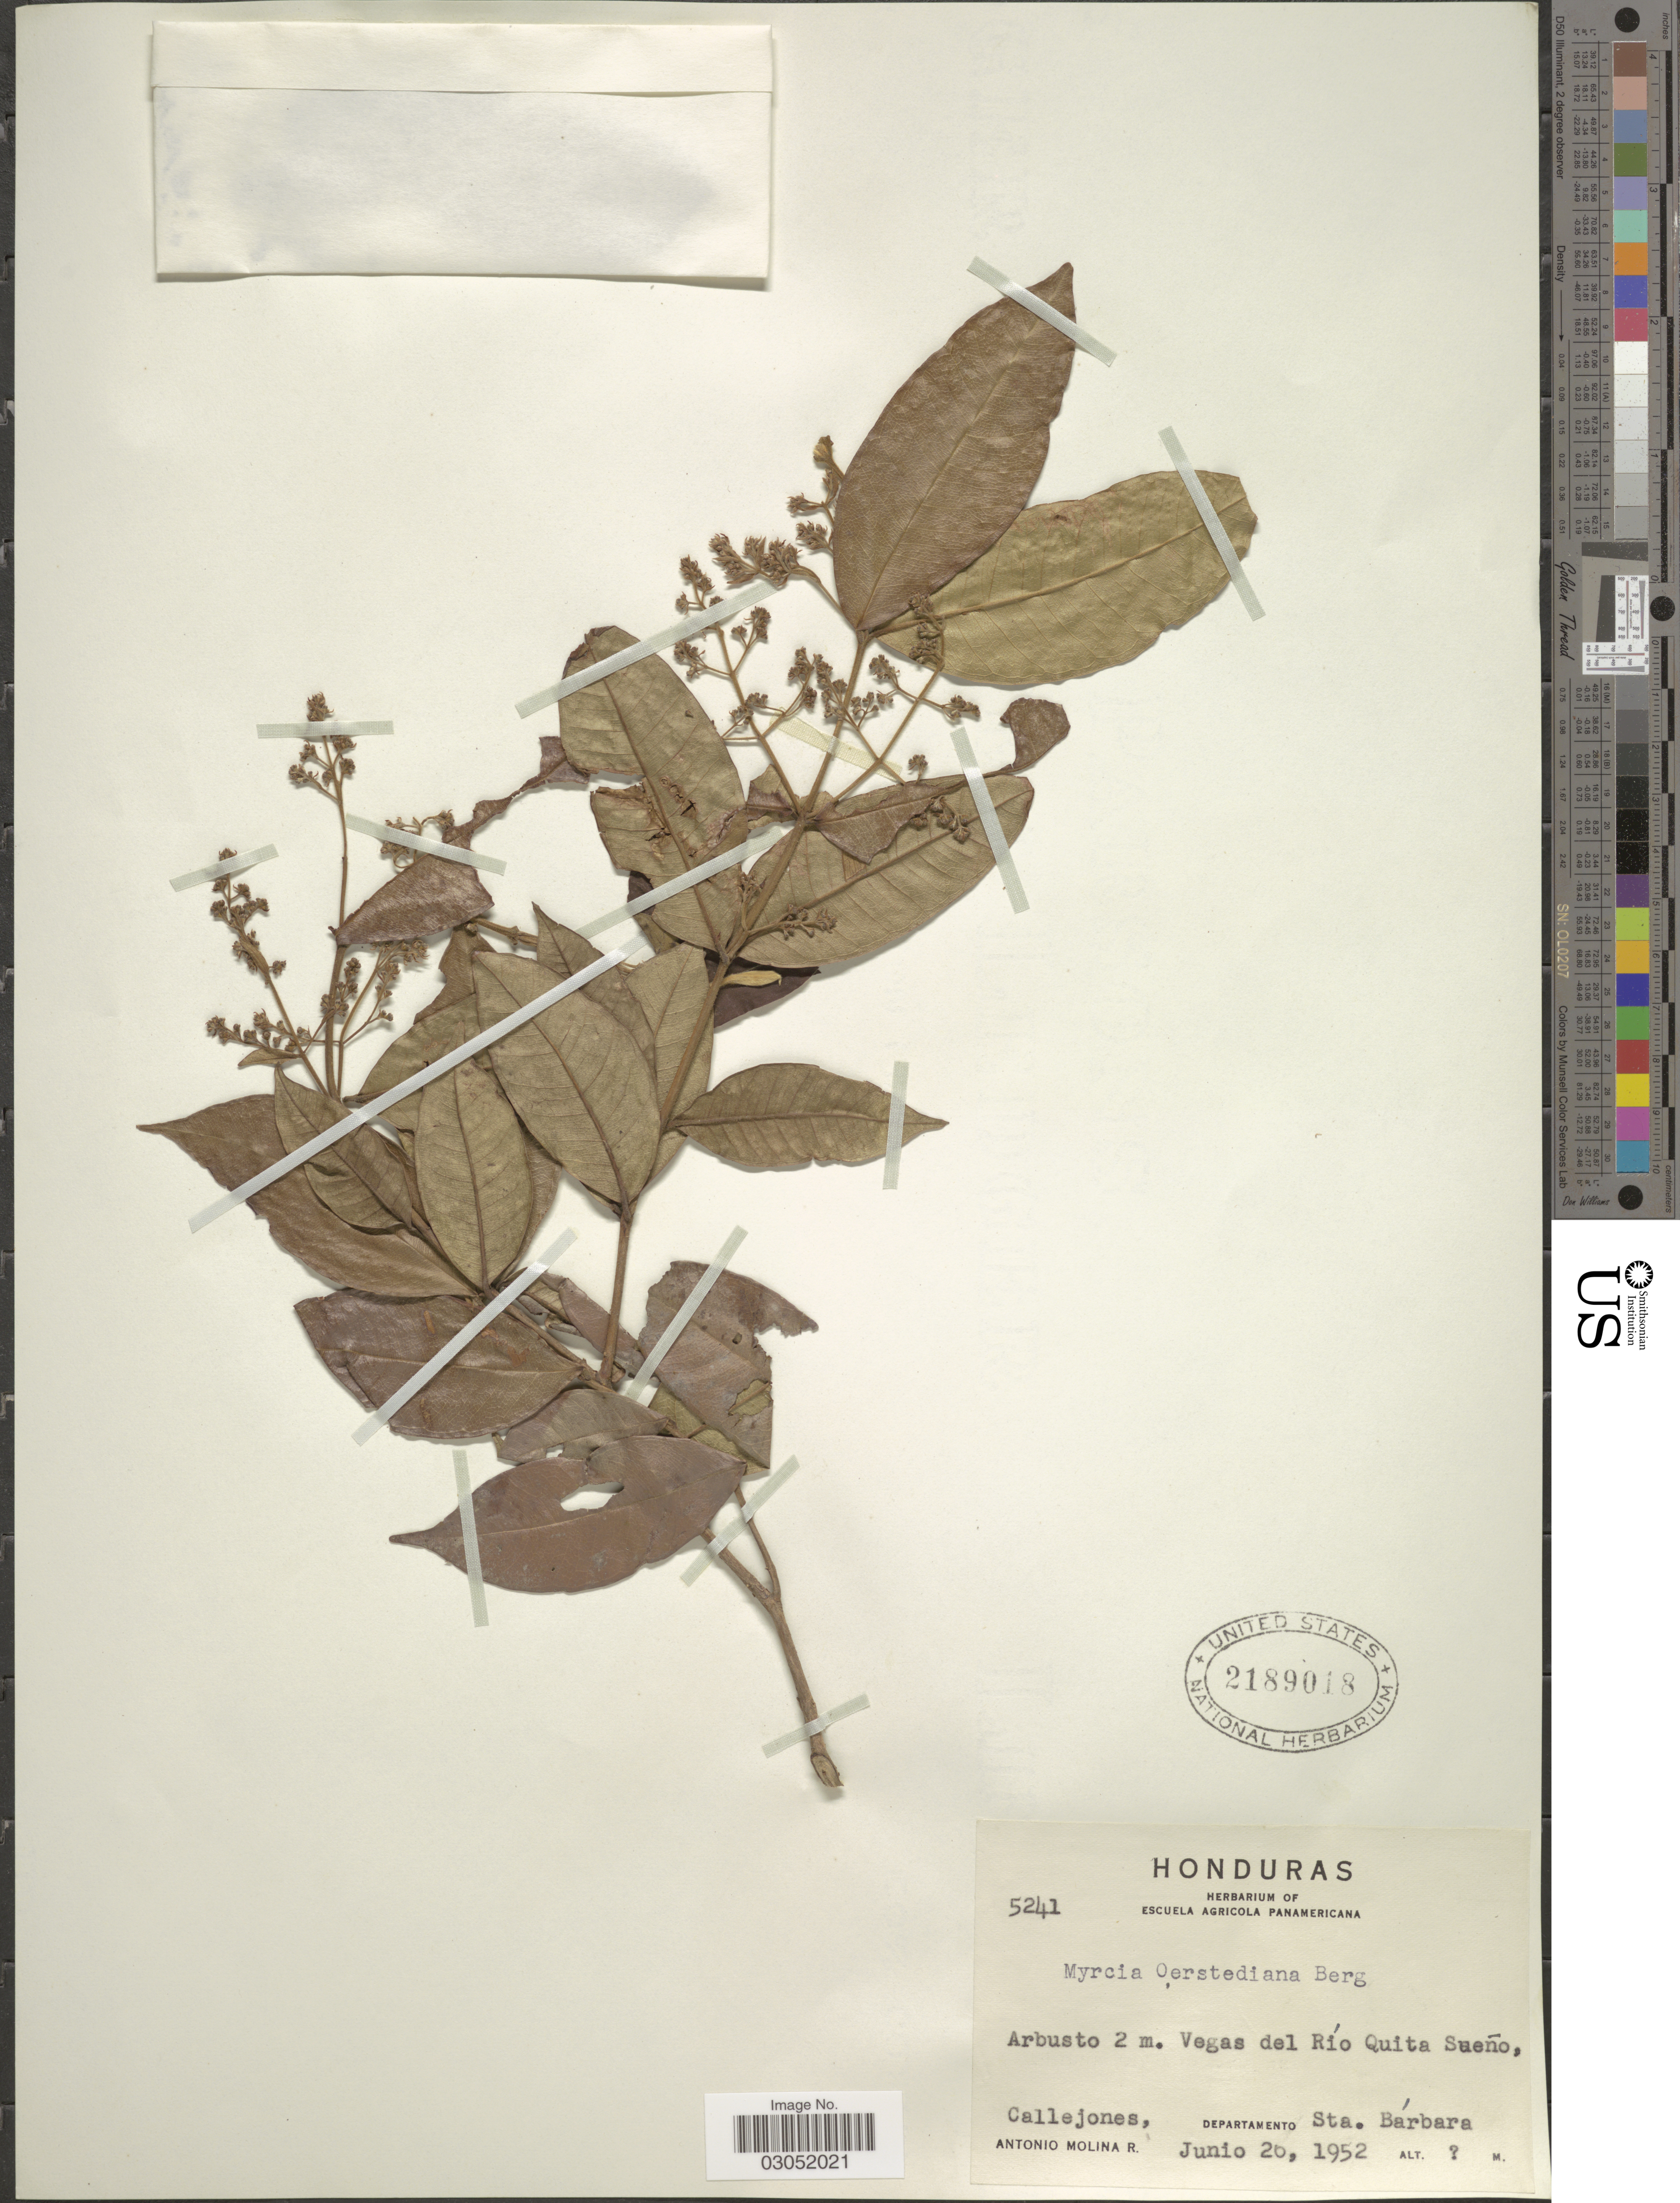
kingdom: Plantae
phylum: Tracheophyta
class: Magnoliopsida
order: Myrtales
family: Myrtaceae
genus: Myrcia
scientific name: Myrcia splendens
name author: (Sw.) DC.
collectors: A. Molina R.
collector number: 5241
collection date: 1952-06-26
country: Honduras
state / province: Santa Bárbara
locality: Vegas del Río Quita Sueño, Callejones, Departamento Sta. Bárbara.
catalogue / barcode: US 2189018